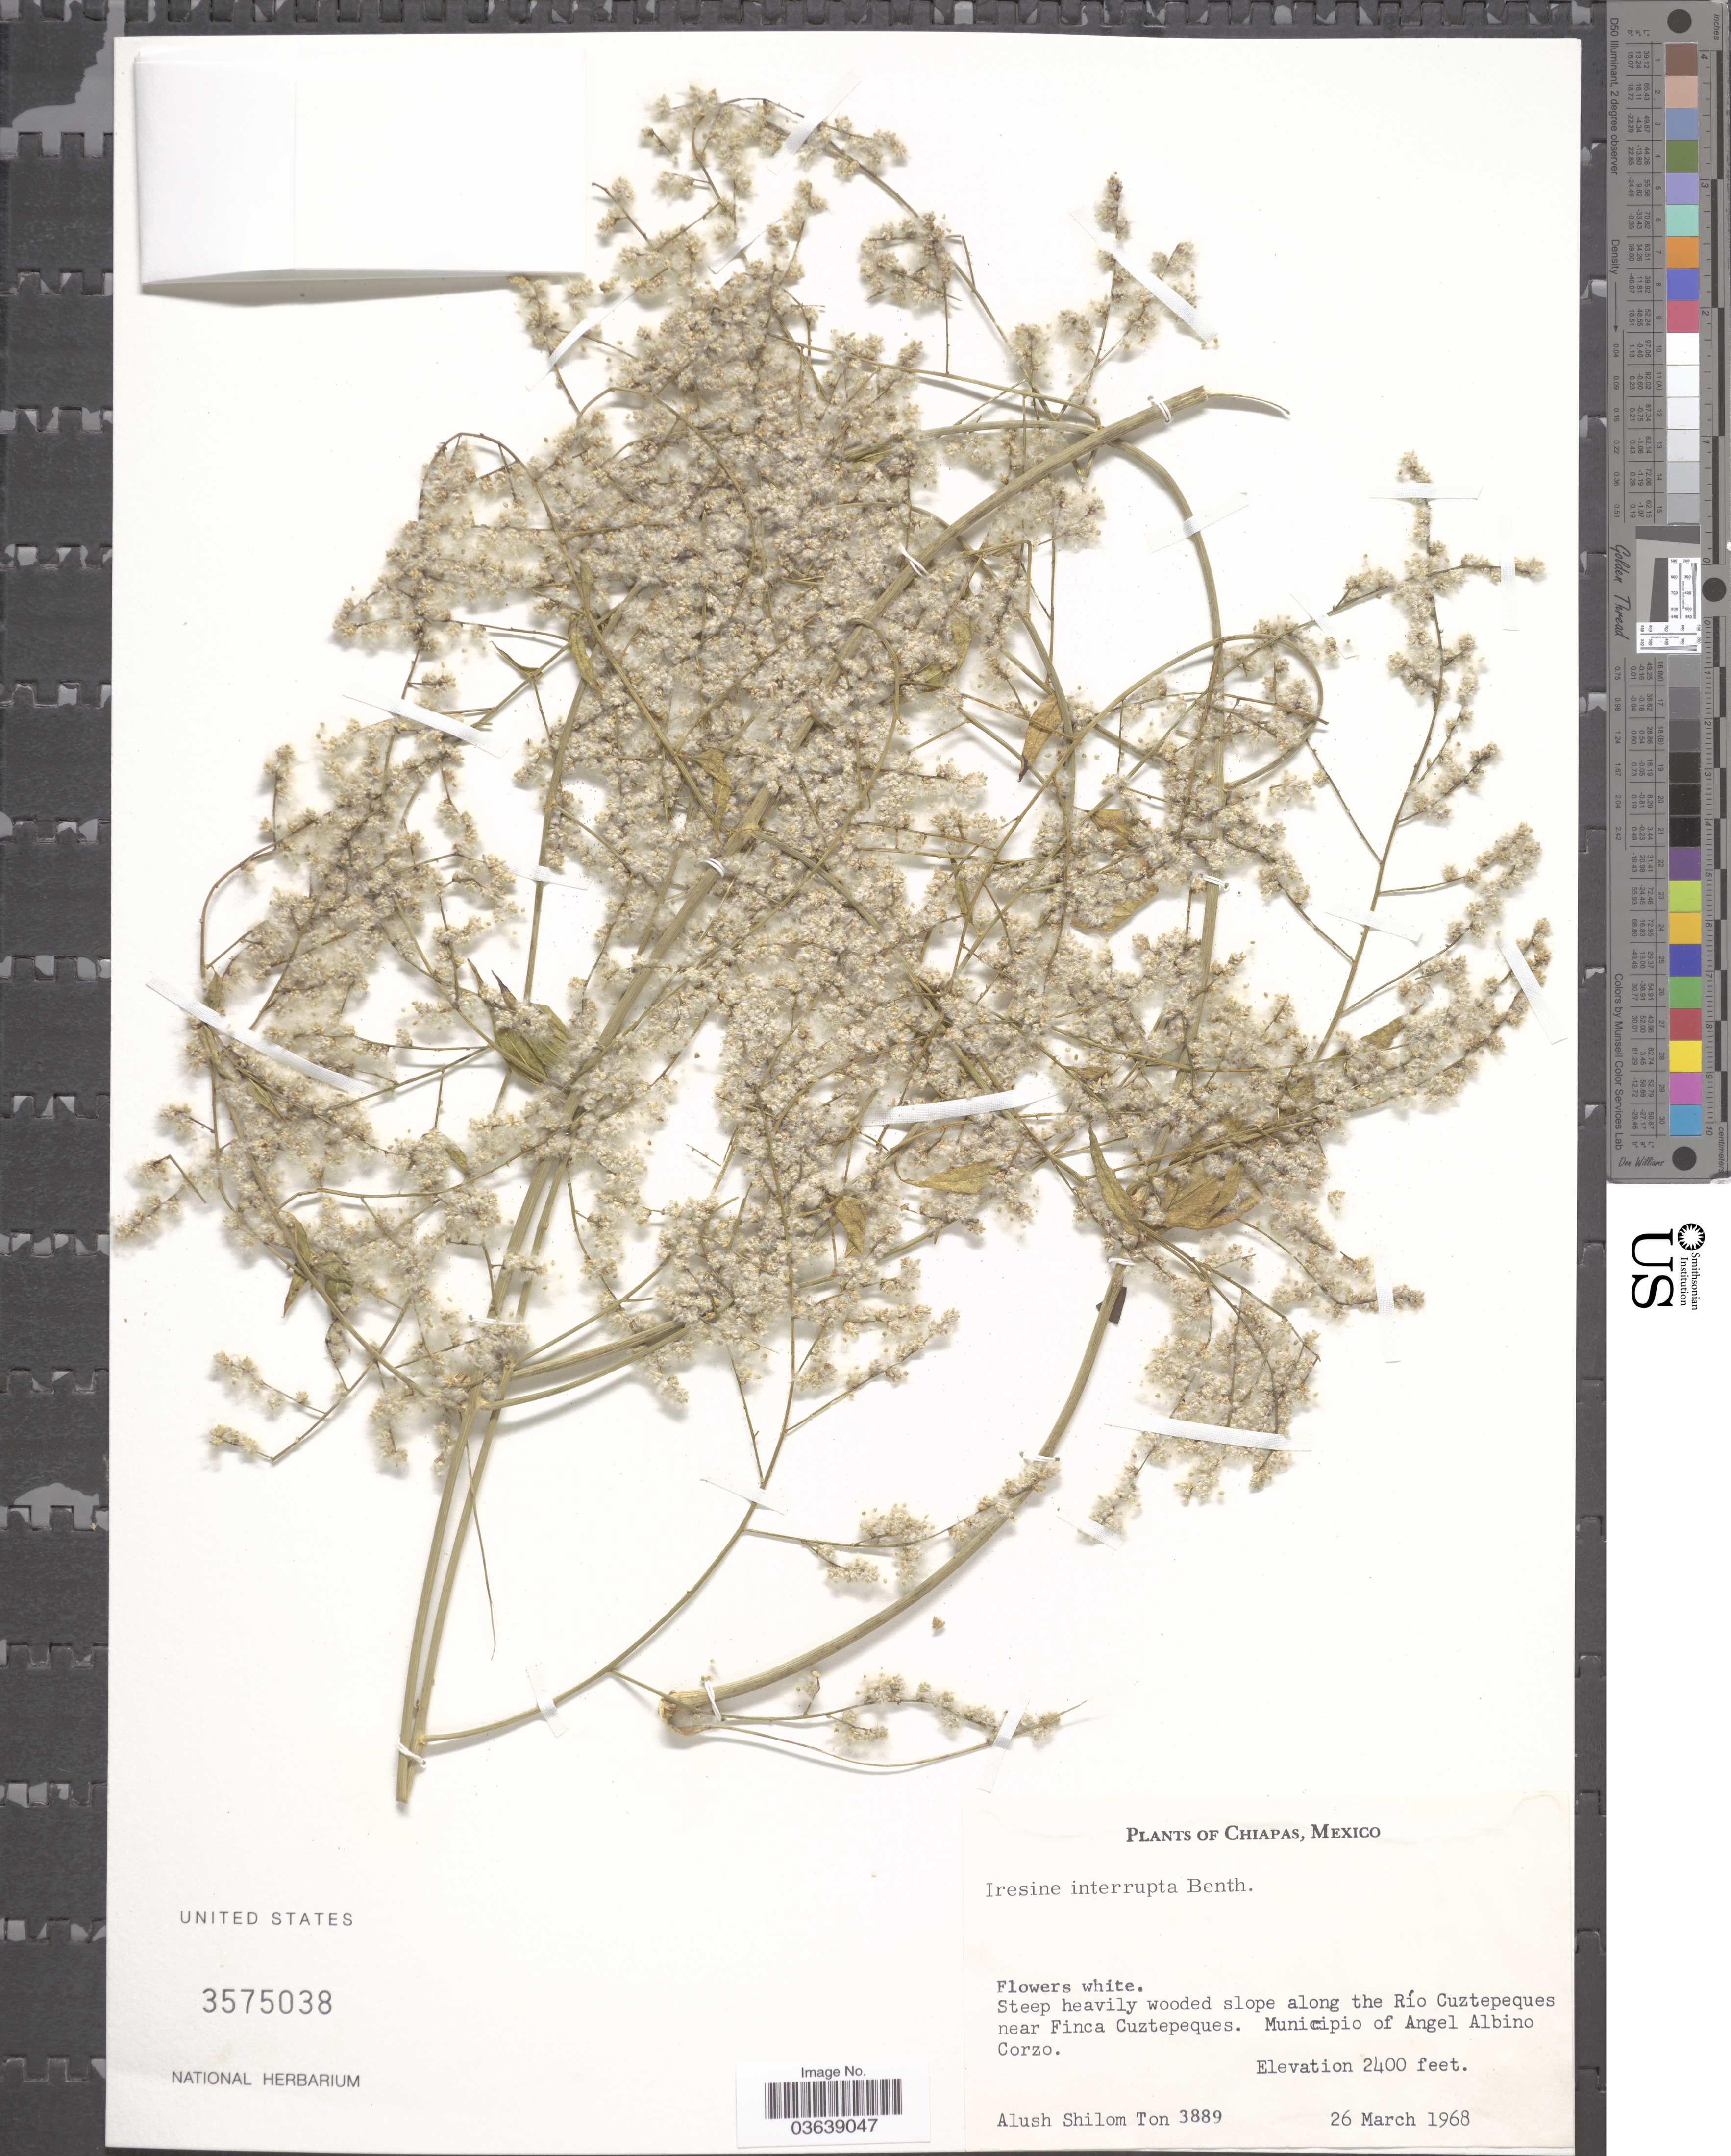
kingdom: Plantae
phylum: Tracheophyta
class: Magnoliopsida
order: Caryophyllales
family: Amaranthaceae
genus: Iresine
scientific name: Iresine interrupta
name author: Benth.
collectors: A. M. Ton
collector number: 3889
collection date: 1968-03-26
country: Mexico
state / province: Chiapas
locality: Along the Río Cuztepeques near Finca Cuztepeques. Municipio of Angel Albino Corzo.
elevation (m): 732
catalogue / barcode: US 3575038